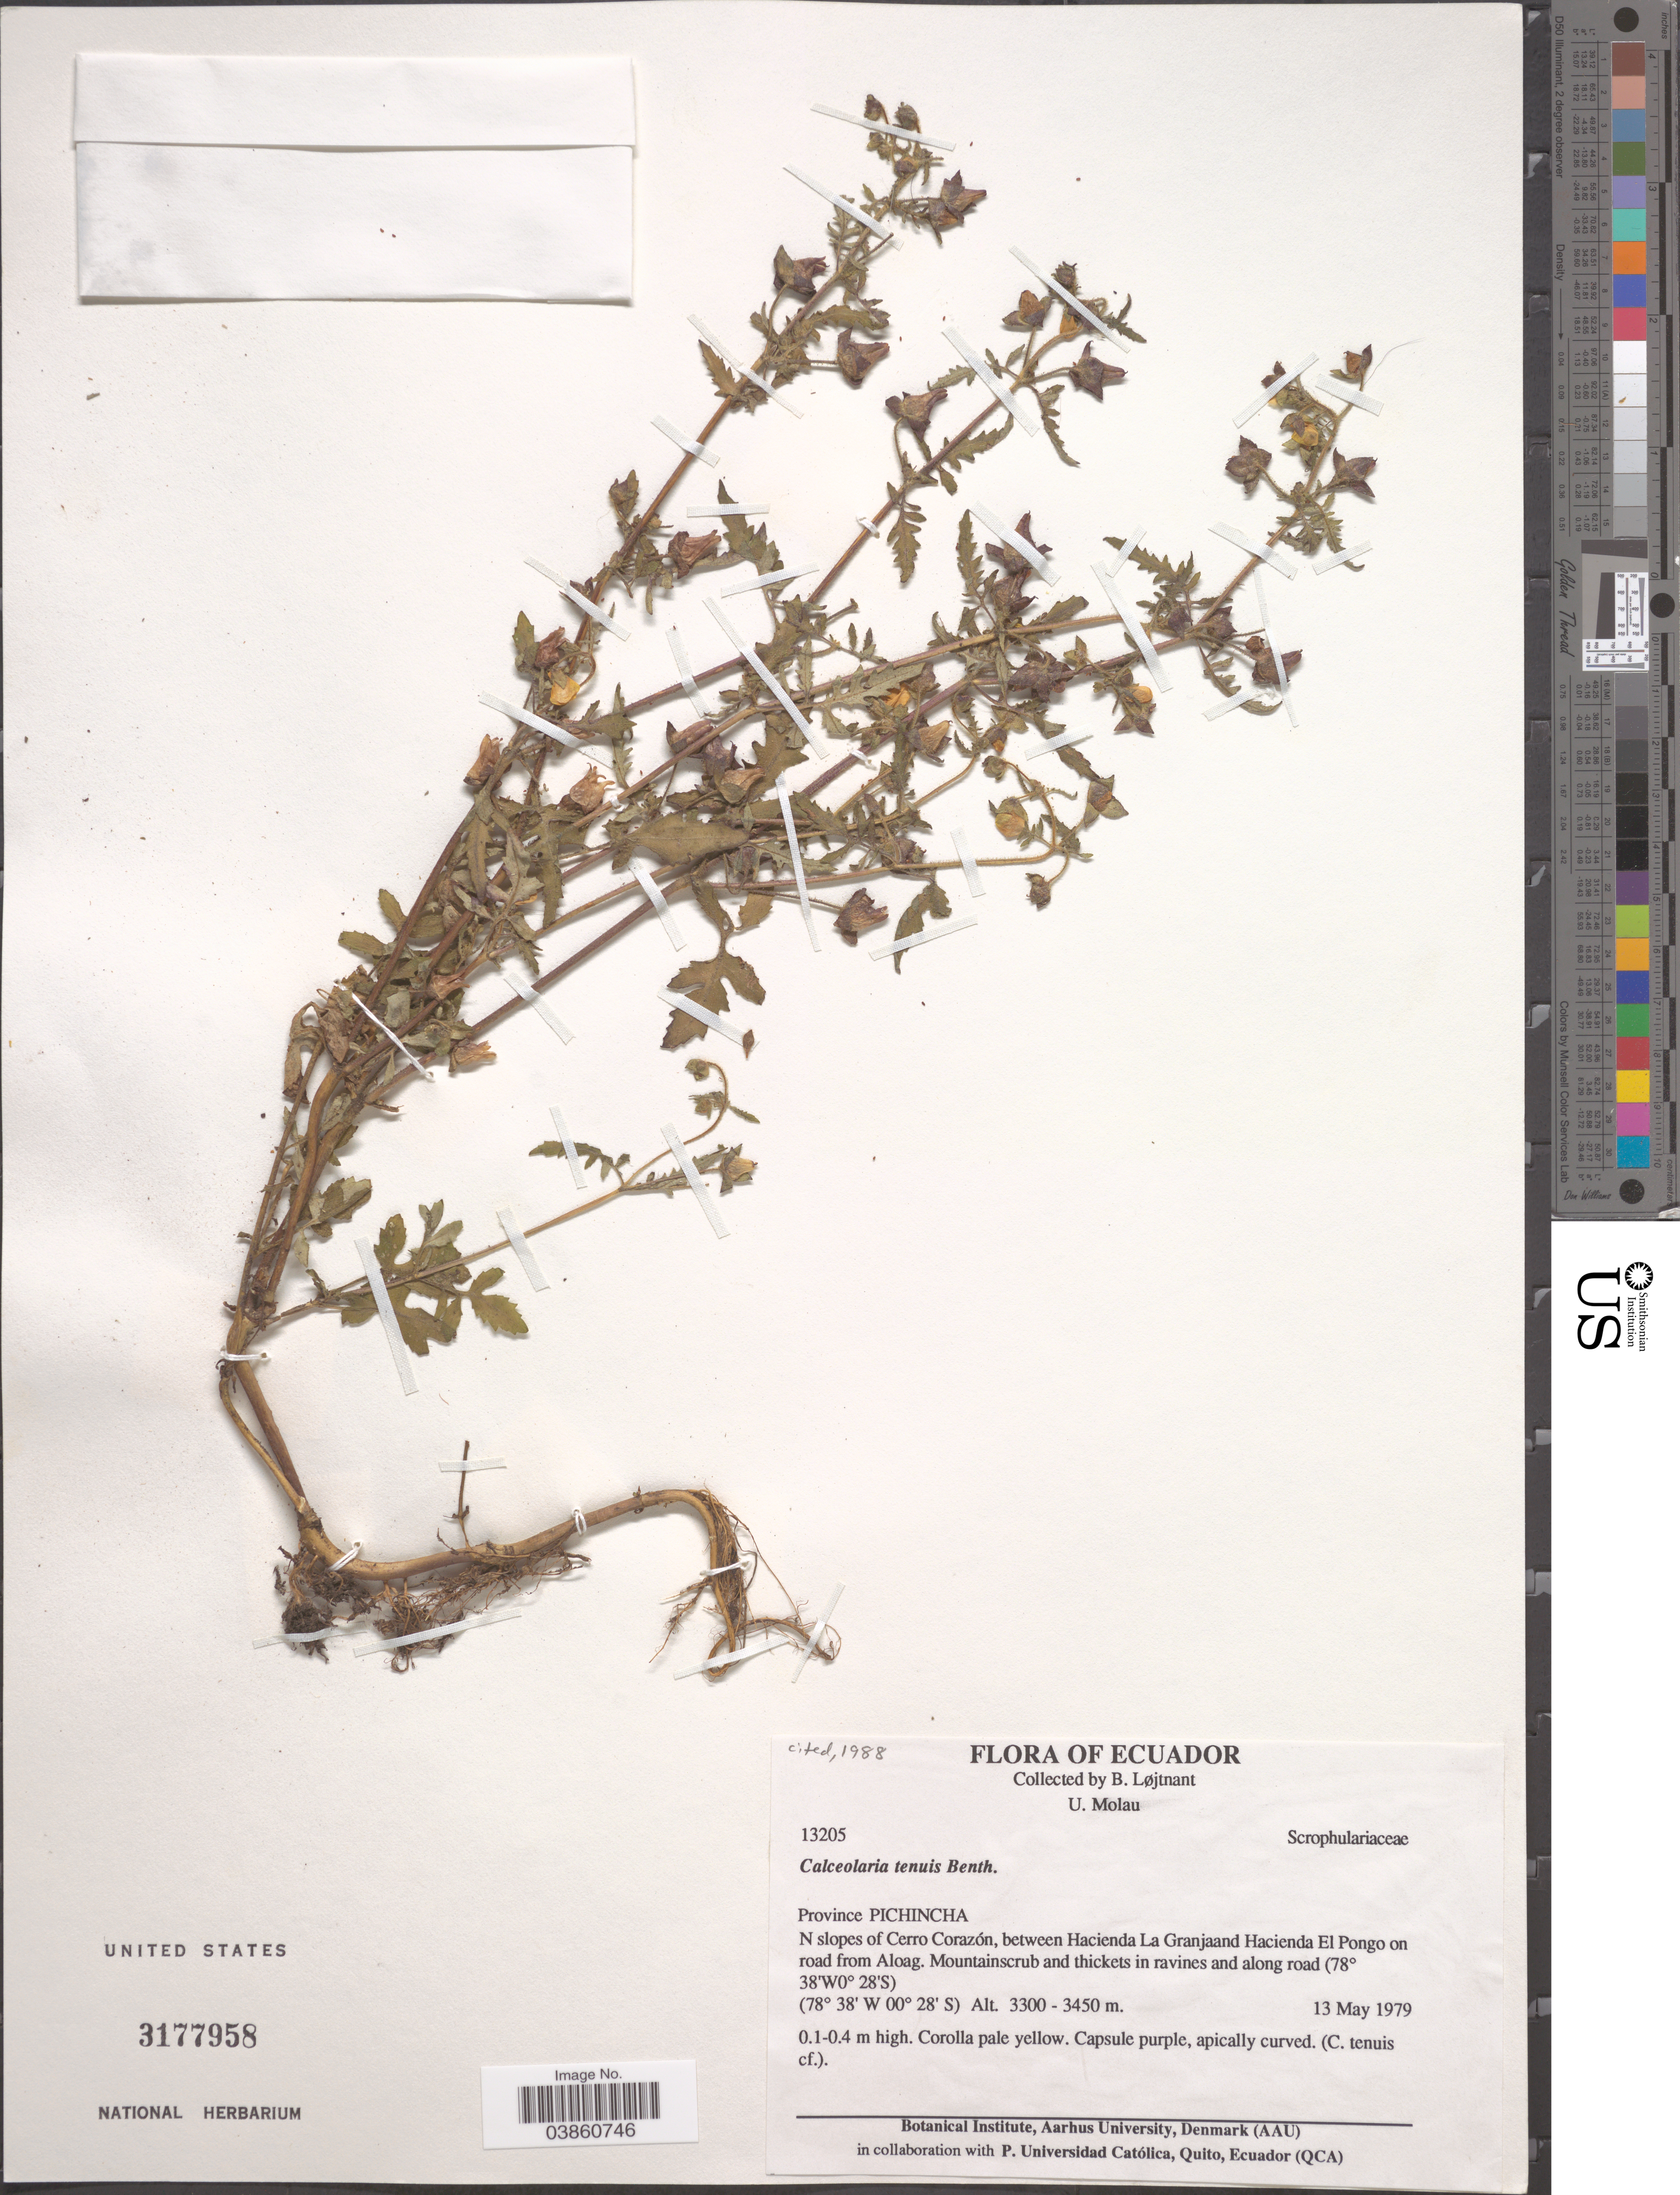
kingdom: Plantae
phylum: Tracheophyta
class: Magnoliopsida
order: Lamiales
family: Calceolariaceae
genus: Calceolaria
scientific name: Calceolaria tenuis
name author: Benth.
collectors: B. Löjtnant & U. Molau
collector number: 13205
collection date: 1979-05-13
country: Ecuador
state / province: Pichincha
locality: N slopes of Cerro Corazón, between Hacienda La Granjaand Hacienda El Pongo on road from Aloag. Mountainscrub and thickets in ravines and along road.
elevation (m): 3300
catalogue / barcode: US 3177958